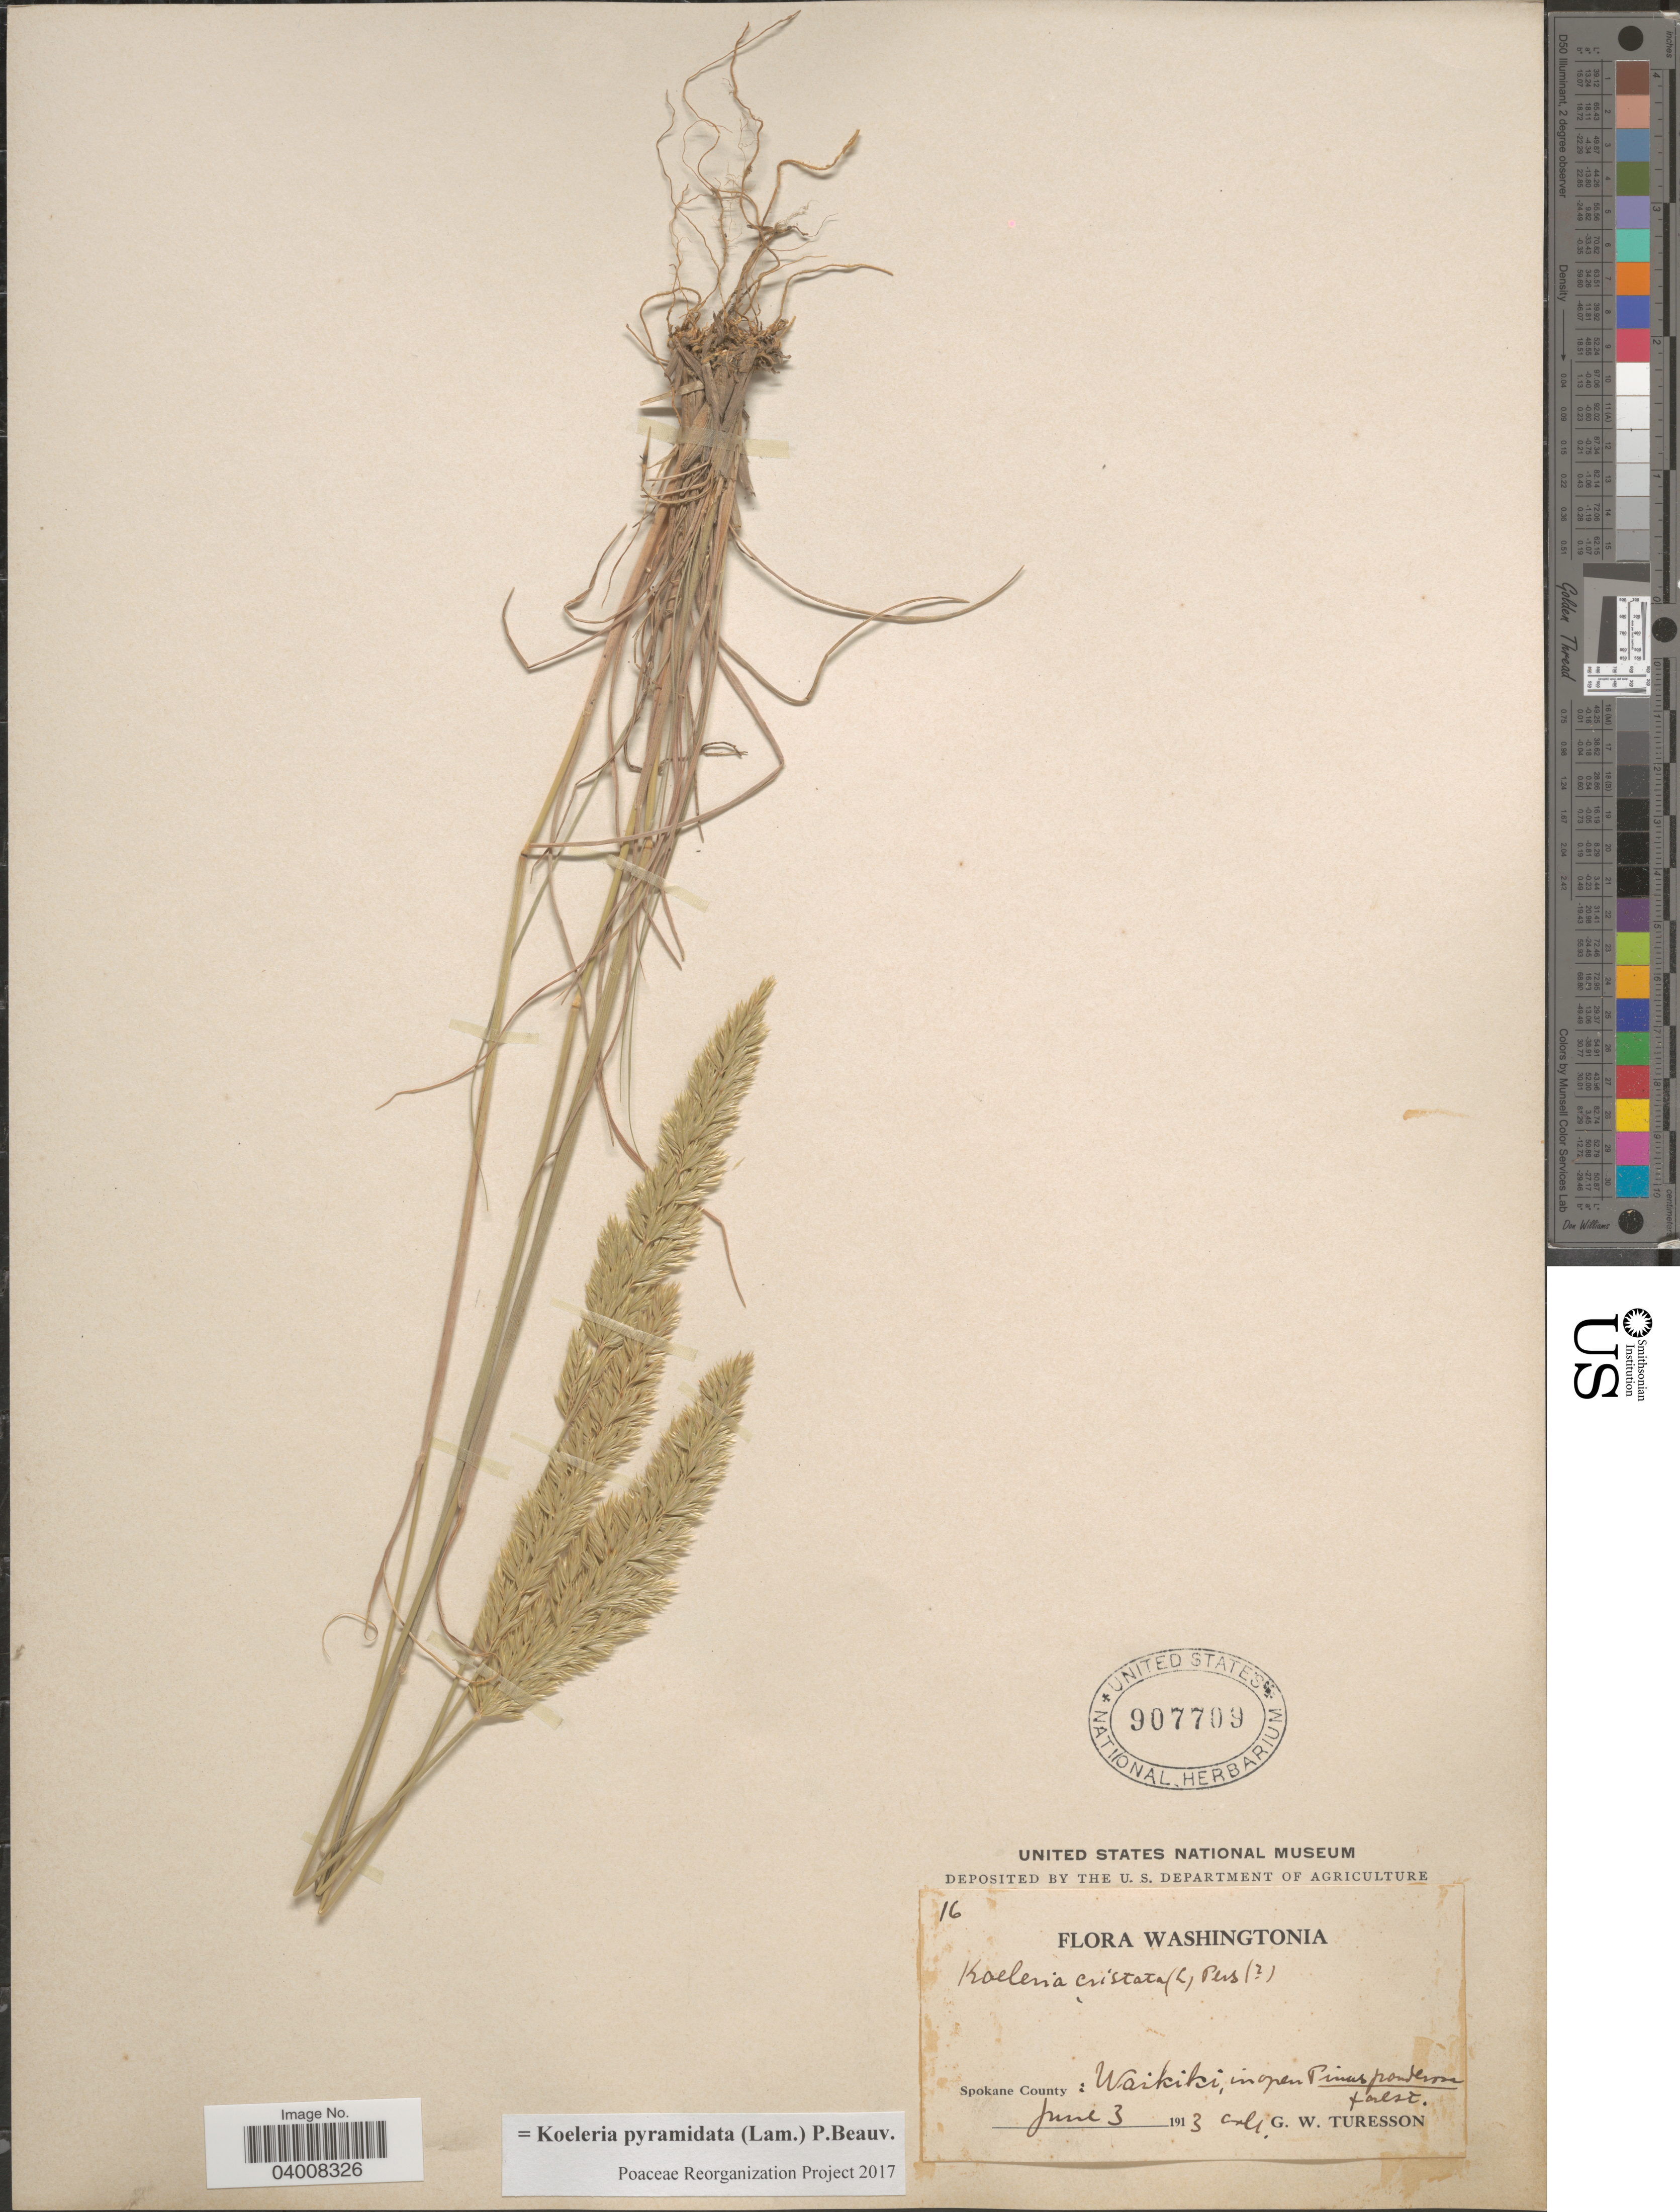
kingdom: Plantae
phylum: Tracheophyta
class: Liliopsida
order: Poales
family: Poaceae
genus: Koeleria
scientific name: Koeleria pyramidata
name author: (Lam.) P. Beauv.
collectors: G. Turesson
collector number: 16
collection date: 1913-06-03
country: United States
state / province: Washington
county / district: Spokane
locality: Washingtonia. Spokane county: Waikiki.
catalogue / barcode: US 907709